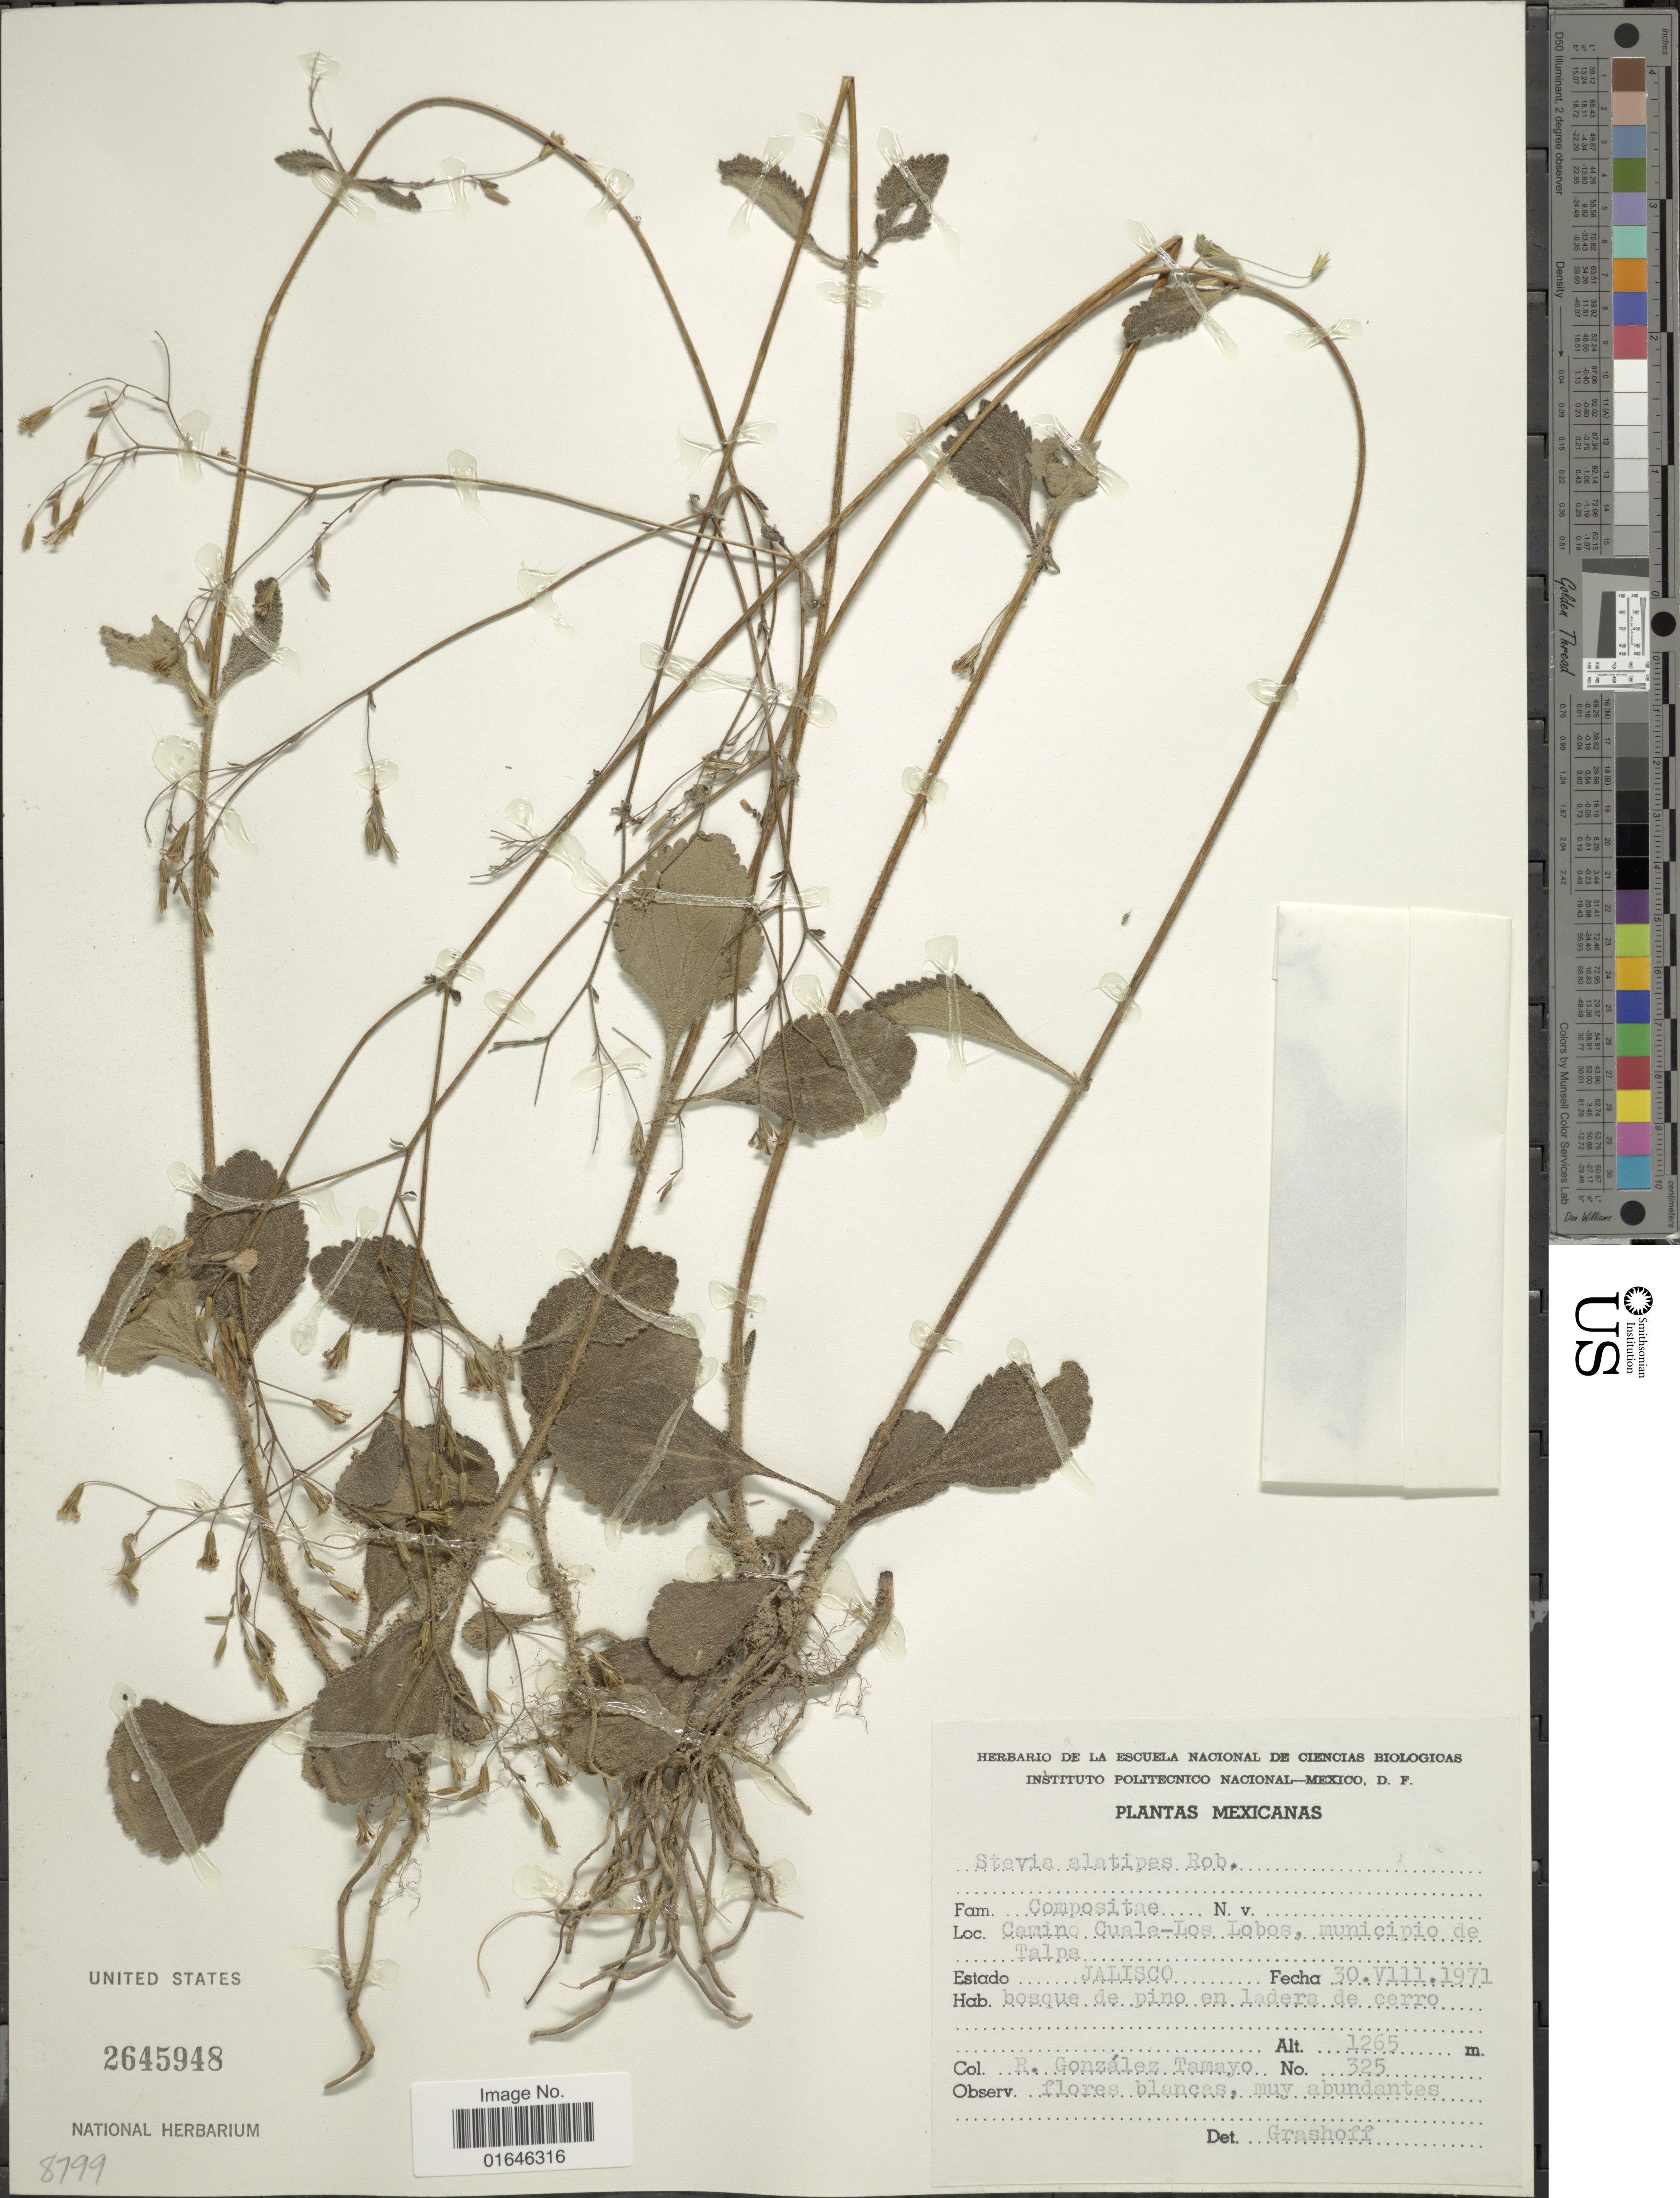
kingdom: Plantae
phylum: Tracheophyta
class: Magnoliopsida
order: Asterales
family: Asteraceae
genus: Stevia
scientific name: Stevia alatipes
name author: B.L. Rob.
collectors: R. González Tamayo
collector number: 325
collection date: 1971-08-30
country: Mexico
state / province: Jalisco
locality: Camino Cuale-Los Lobos, municipio de Talpa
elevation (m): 1265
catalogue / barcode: US 2645948